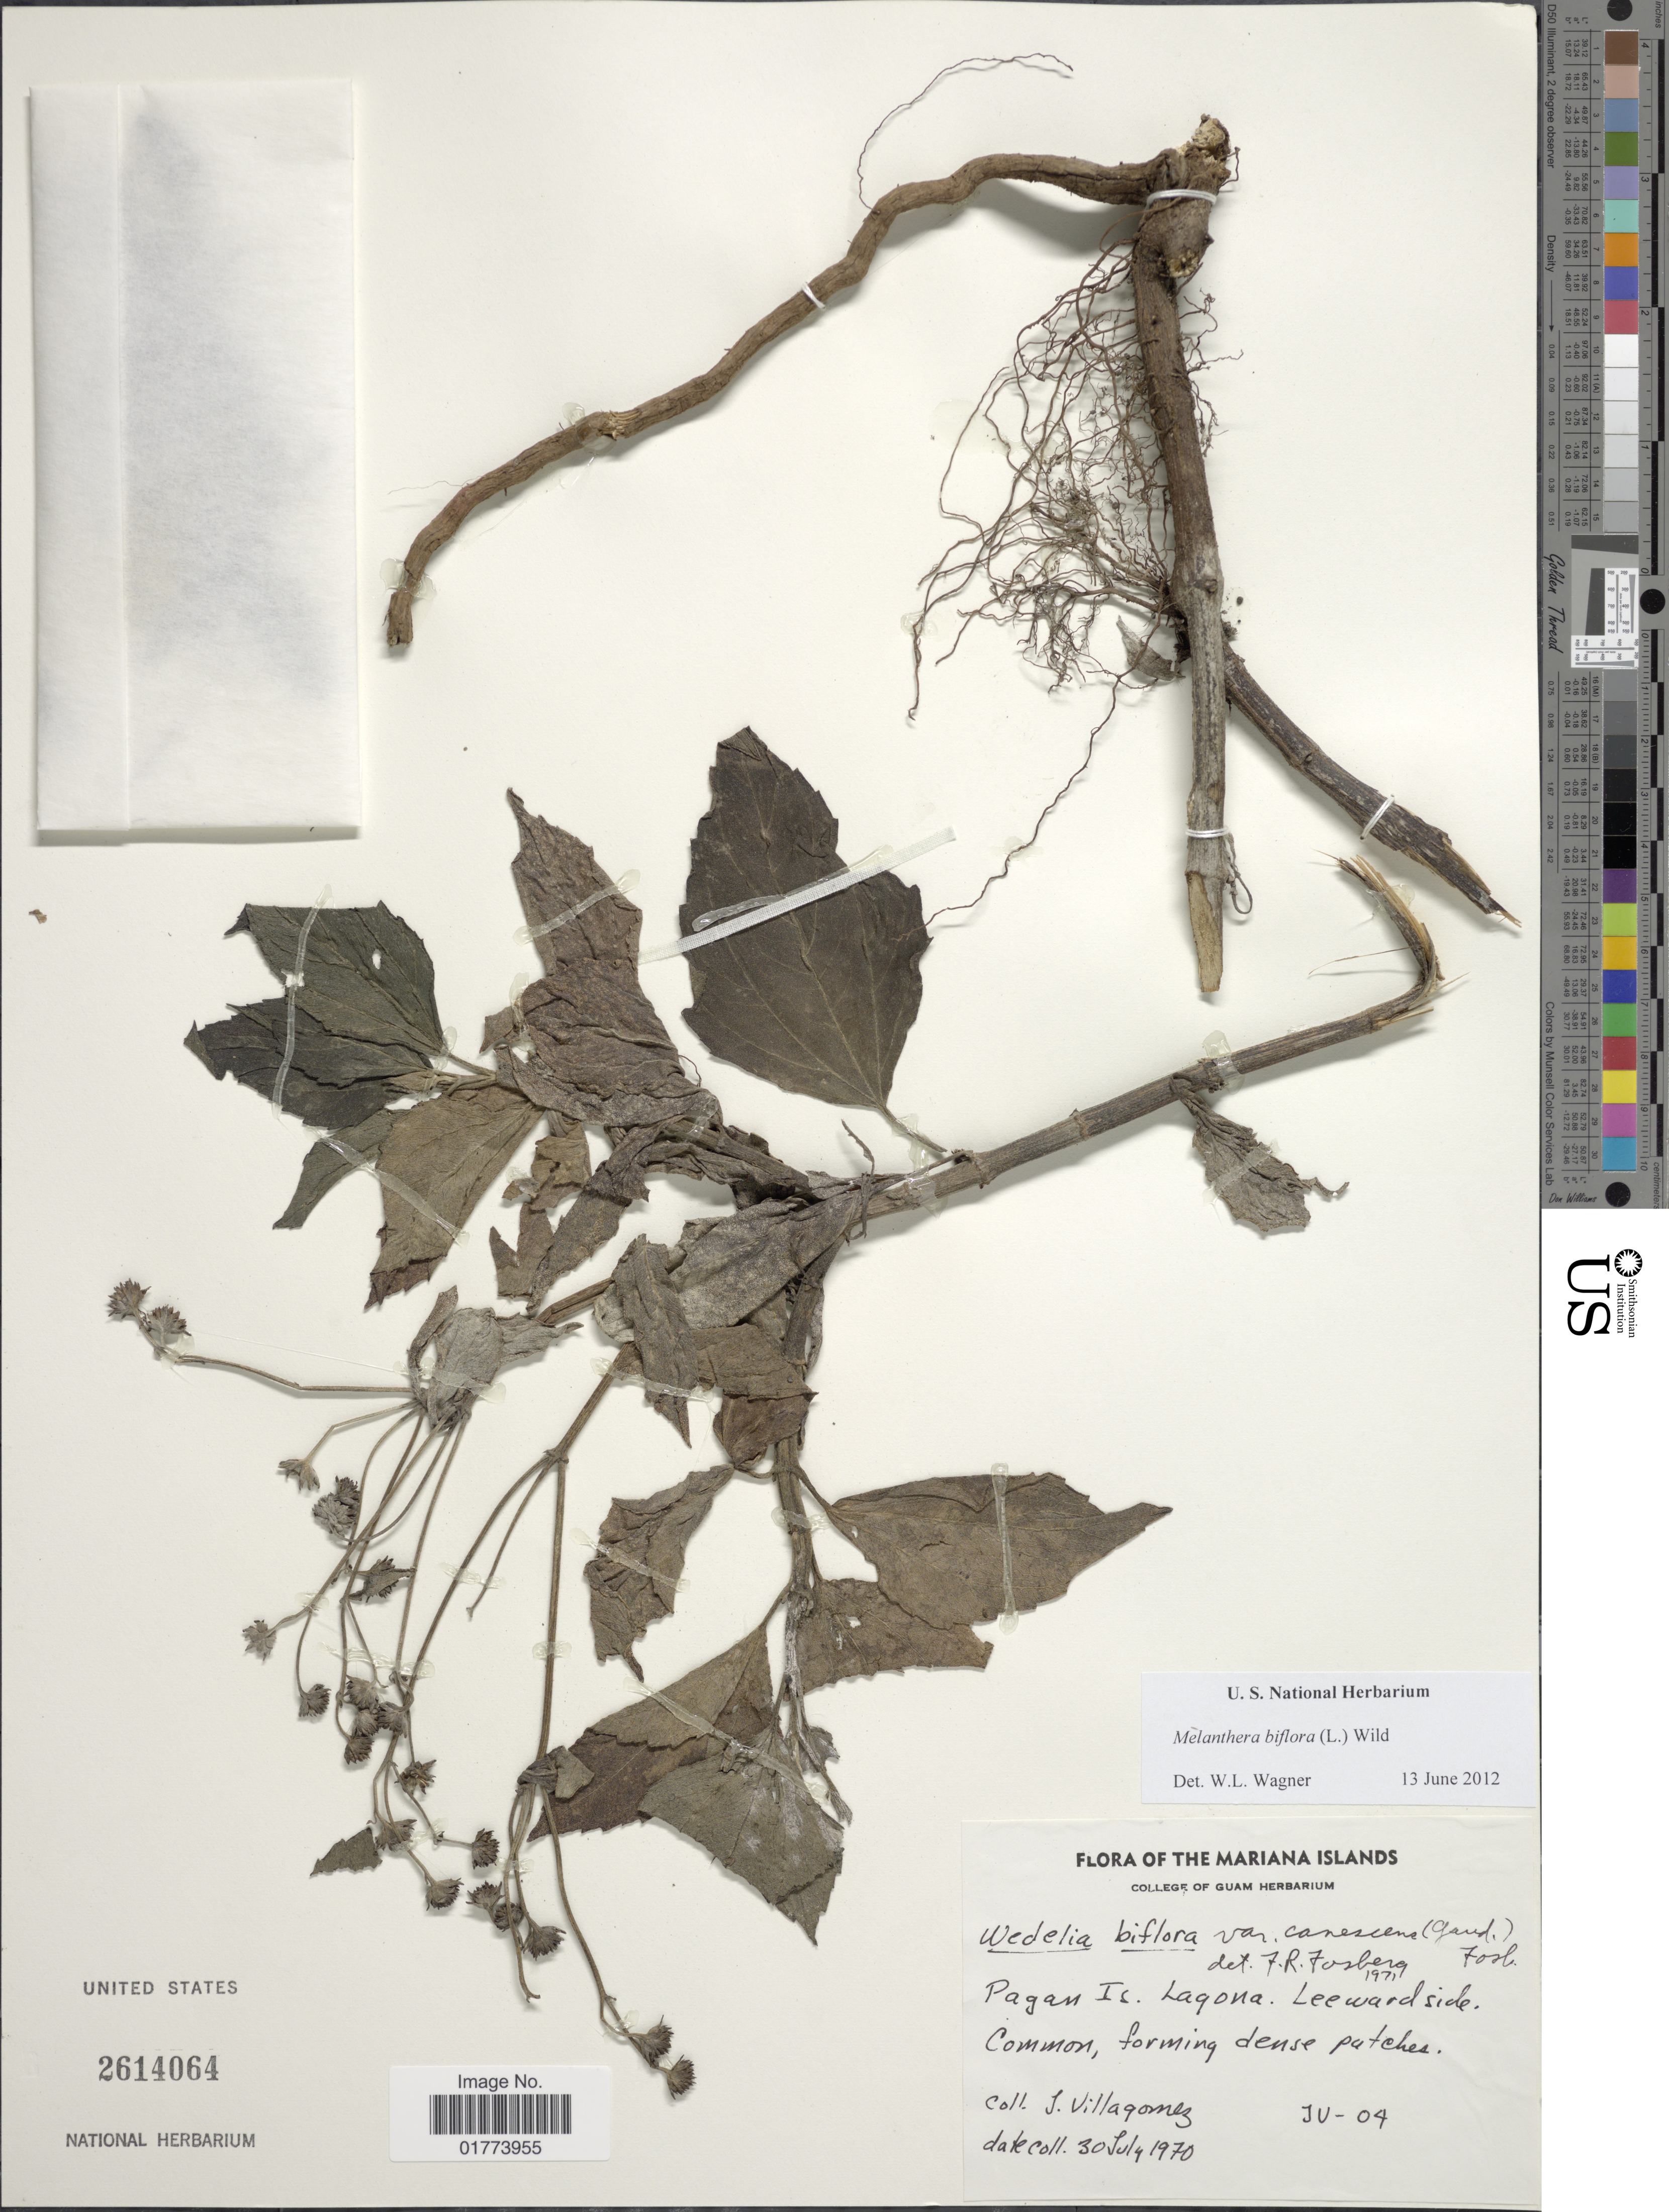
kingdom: Plantae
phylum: Tracheophyta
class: Magnoliopsida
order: Asterales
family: Asteraceae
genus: Wollastonia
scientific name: Wollastonia uniflora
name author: (Willd.) Orchard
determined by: Wagner, W. L., (BOT), Smithsonian Institution - National Museum of Natural History (UNITED STATES)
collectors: J. Villagomez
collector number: JV-04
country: Northern Mariana Islands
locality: Mariana Islands, Pagan Is., Lagona, Leeward side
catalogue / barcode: US 2614064